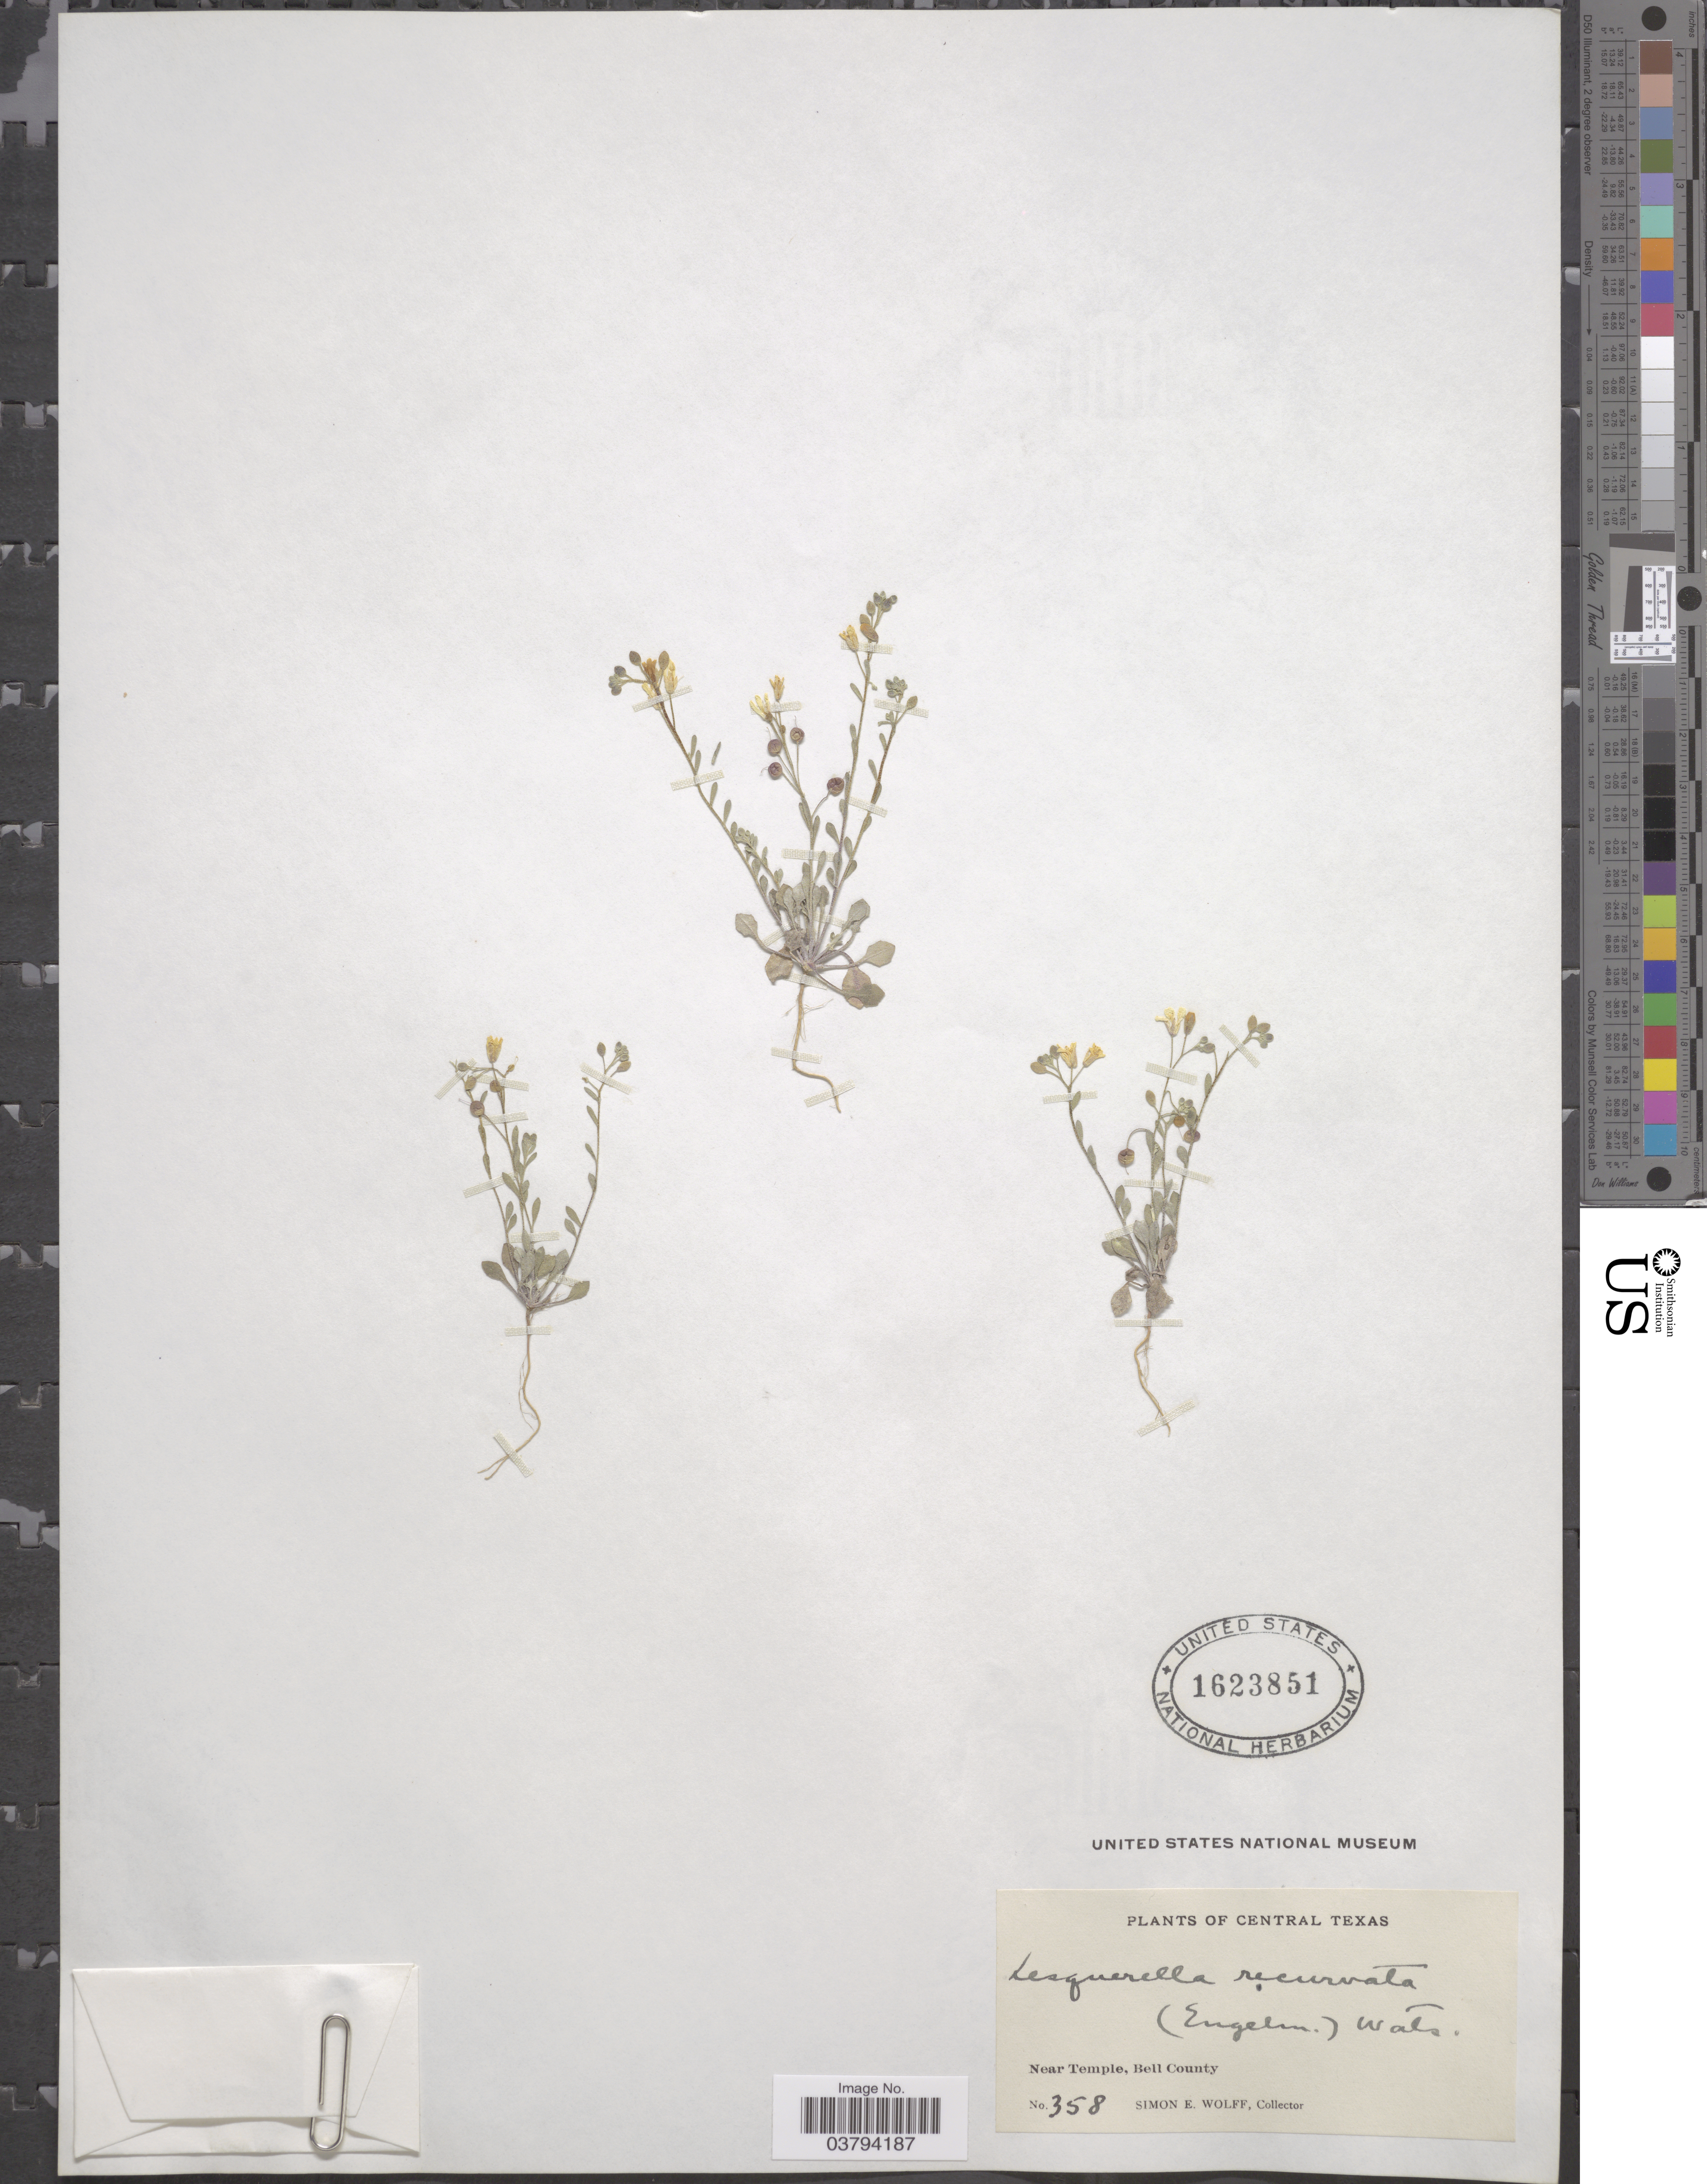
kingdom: Plantae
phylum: Tracheophyta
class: Magnoliopsida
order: Brassicales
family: Brassicaceae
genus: Lesquerella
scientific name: Lesquerella recurvata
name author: (Englem. ex A. Gray) S. Watson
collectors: S. E. Wolff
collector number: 358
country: United States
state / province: Texas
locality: Central Texas. Near Temple, Bell County.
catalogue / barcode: US 1623851